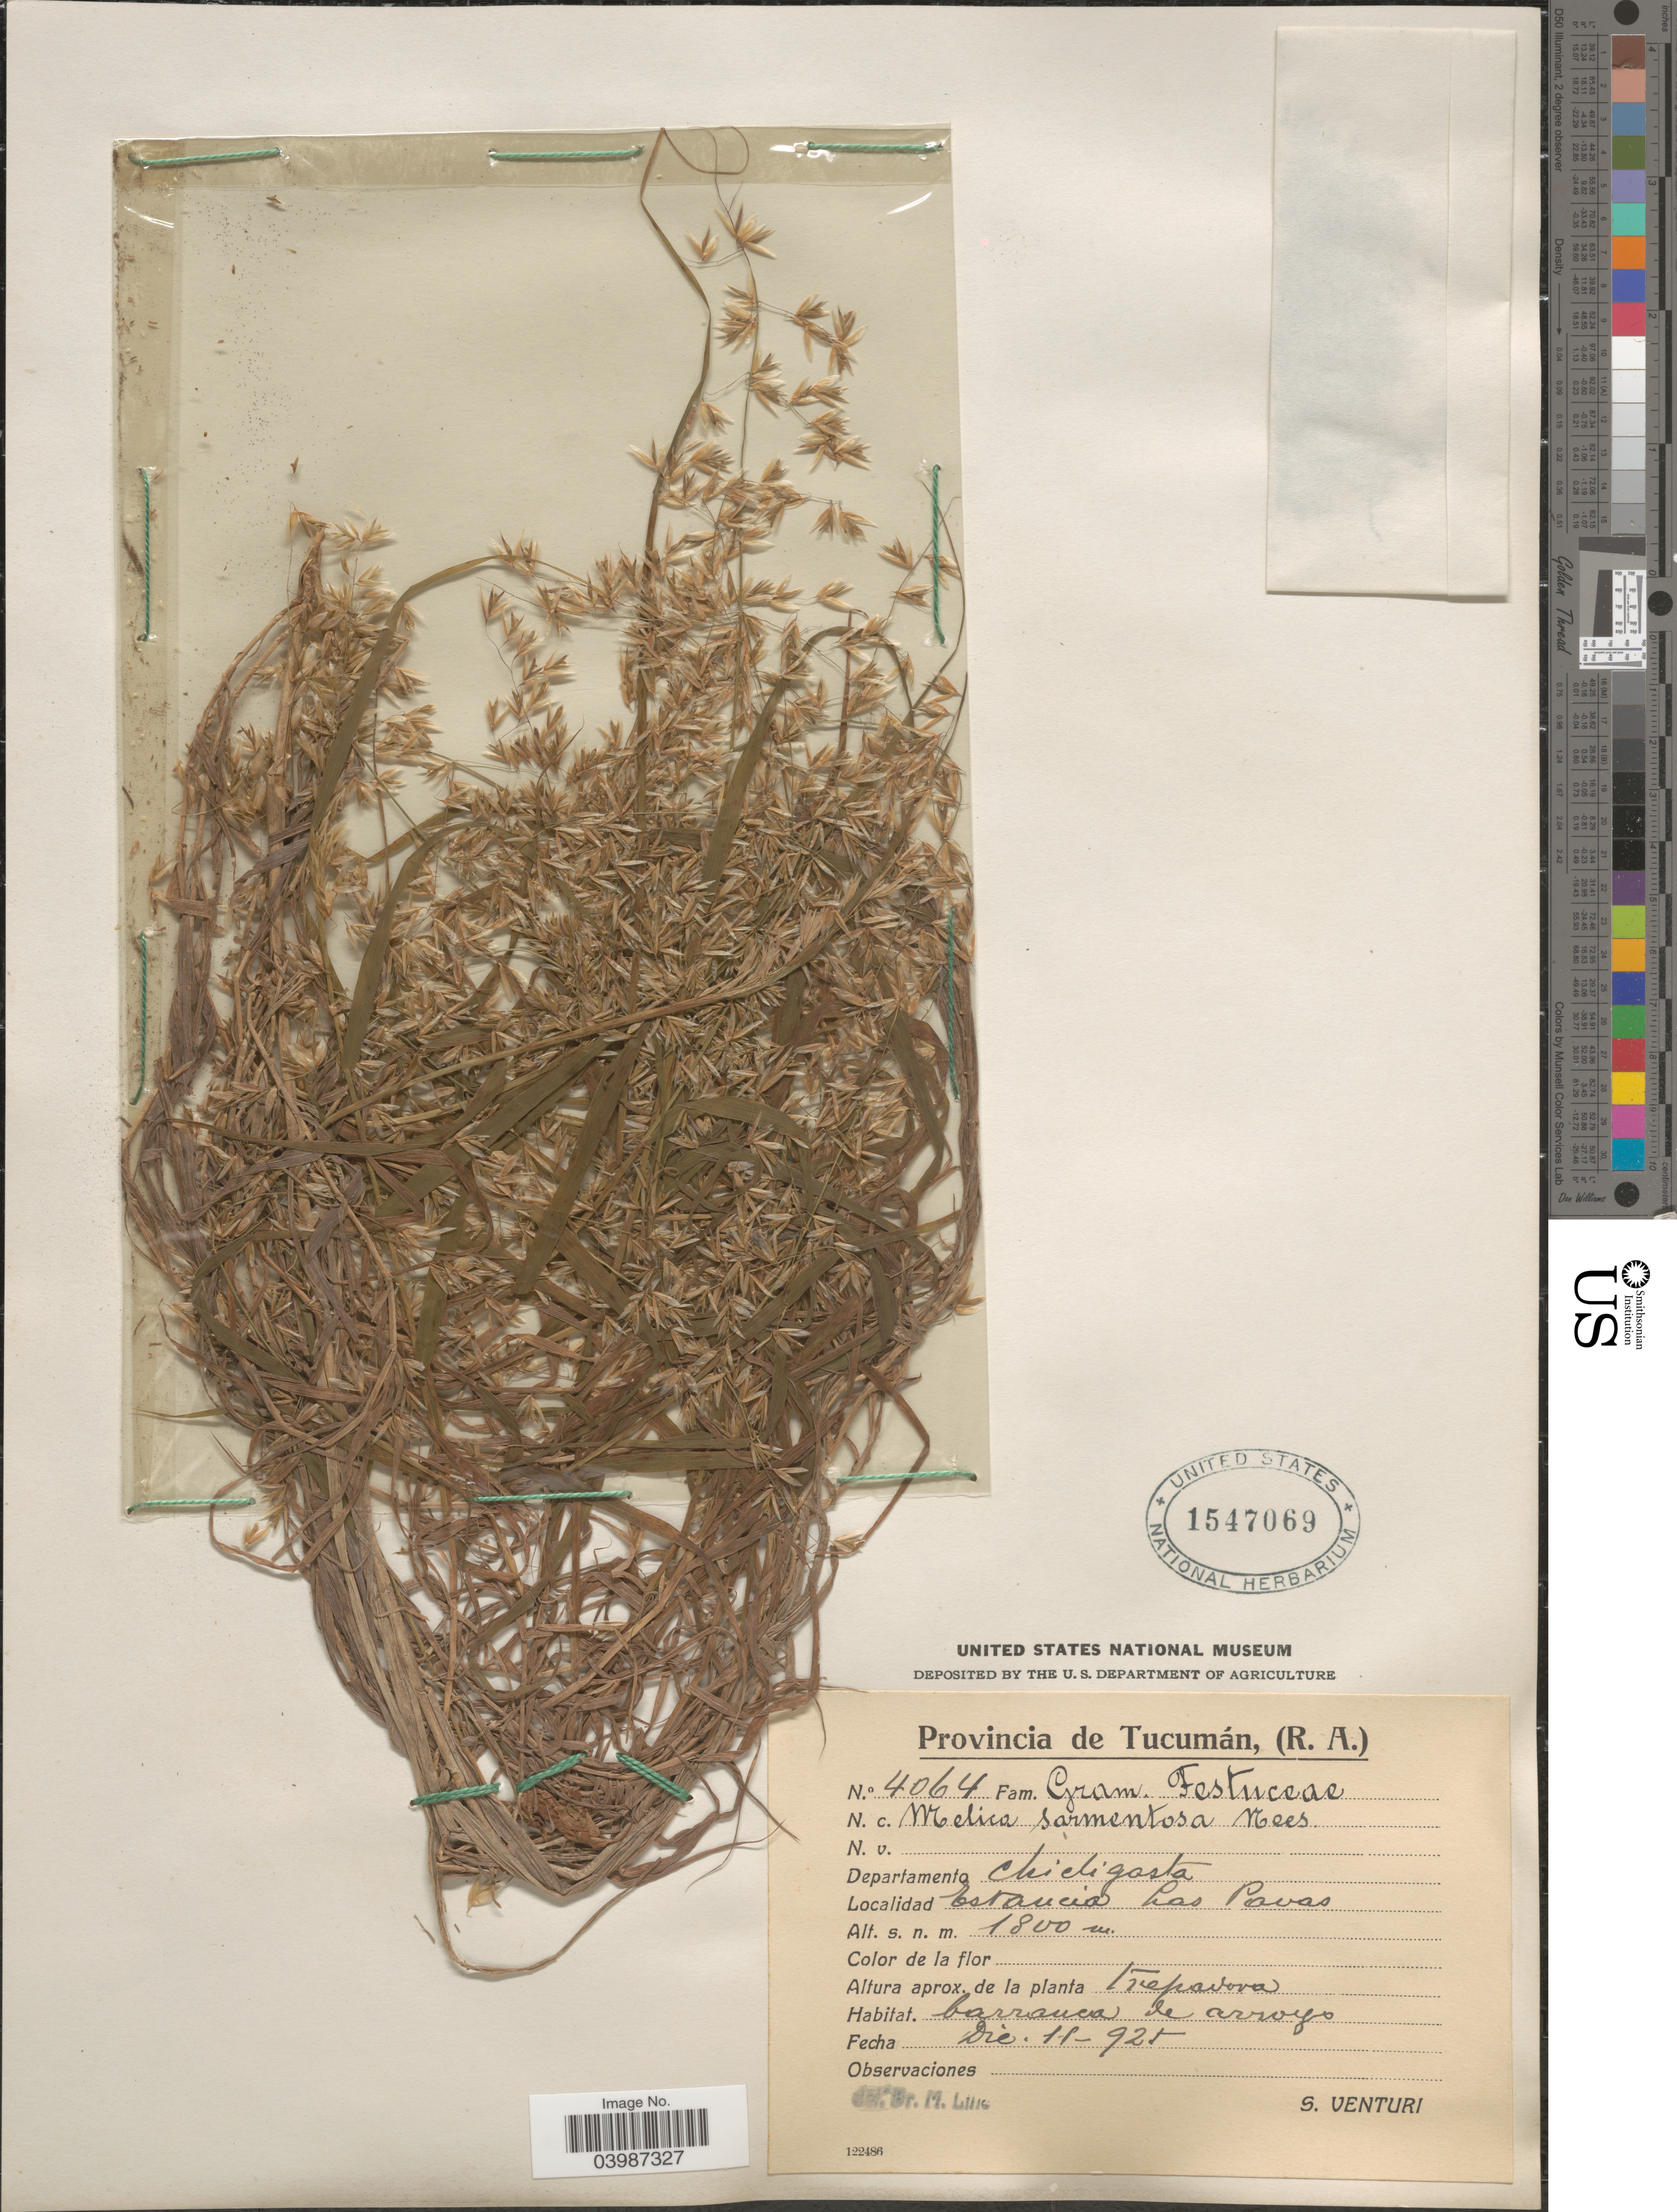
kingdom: Plantae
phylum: Tracheophyta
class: Liliopsida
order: Poales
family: Poaceae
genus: Melica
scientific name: Melica sarmentosa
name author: Nees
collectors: S. Venturi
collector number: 4064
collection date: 1925-12-11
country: Argentina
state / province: Tucuman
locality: Departamento Chicligasta. Estancia Las Pavas. Barranca de arroyo.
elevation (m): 1800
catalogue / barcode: US 1547069